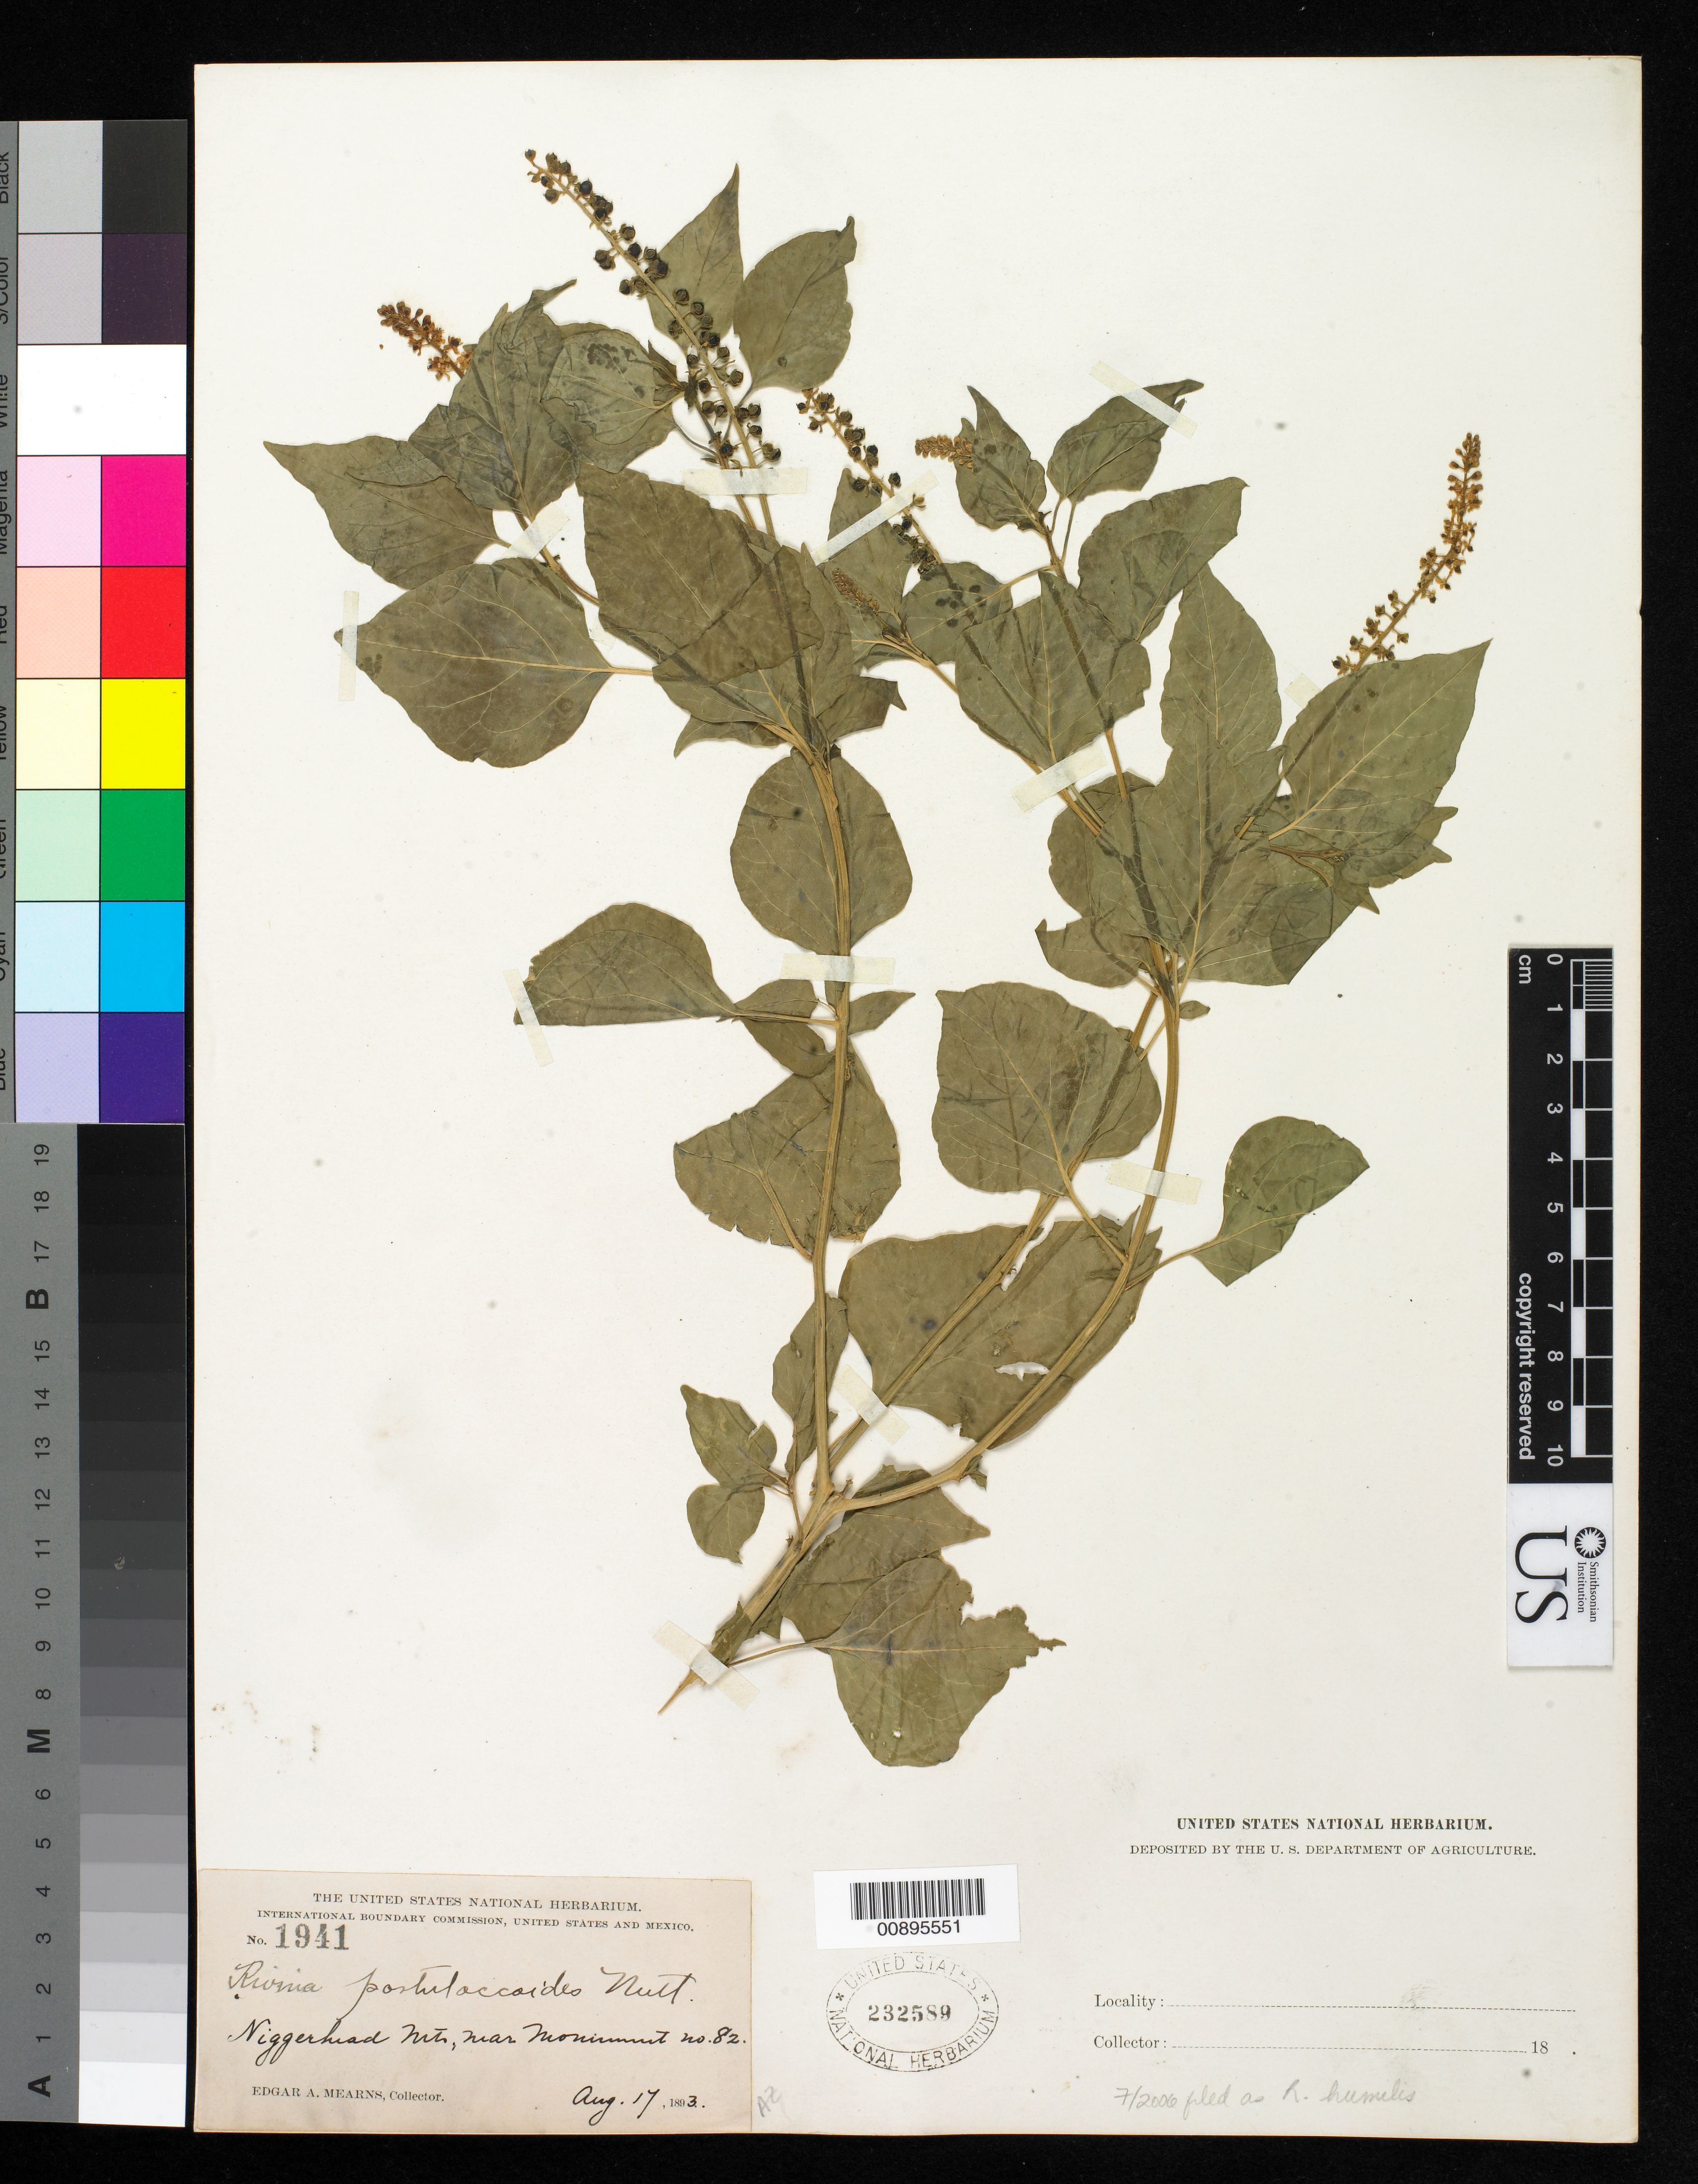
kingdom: Plantae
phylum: Tracheophyta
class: Magnoliopsida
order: Caryophyllales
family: Phytolaccaceae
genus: Rivina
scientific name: Rivina humilis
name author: L.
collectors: E. A. Mearns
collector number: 1941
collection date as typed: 17 Aug 1893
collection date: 1893-08-17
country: United States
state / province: Arizona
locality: Niggerhead Mts., near Monument no. 82.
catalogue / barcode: US 232589